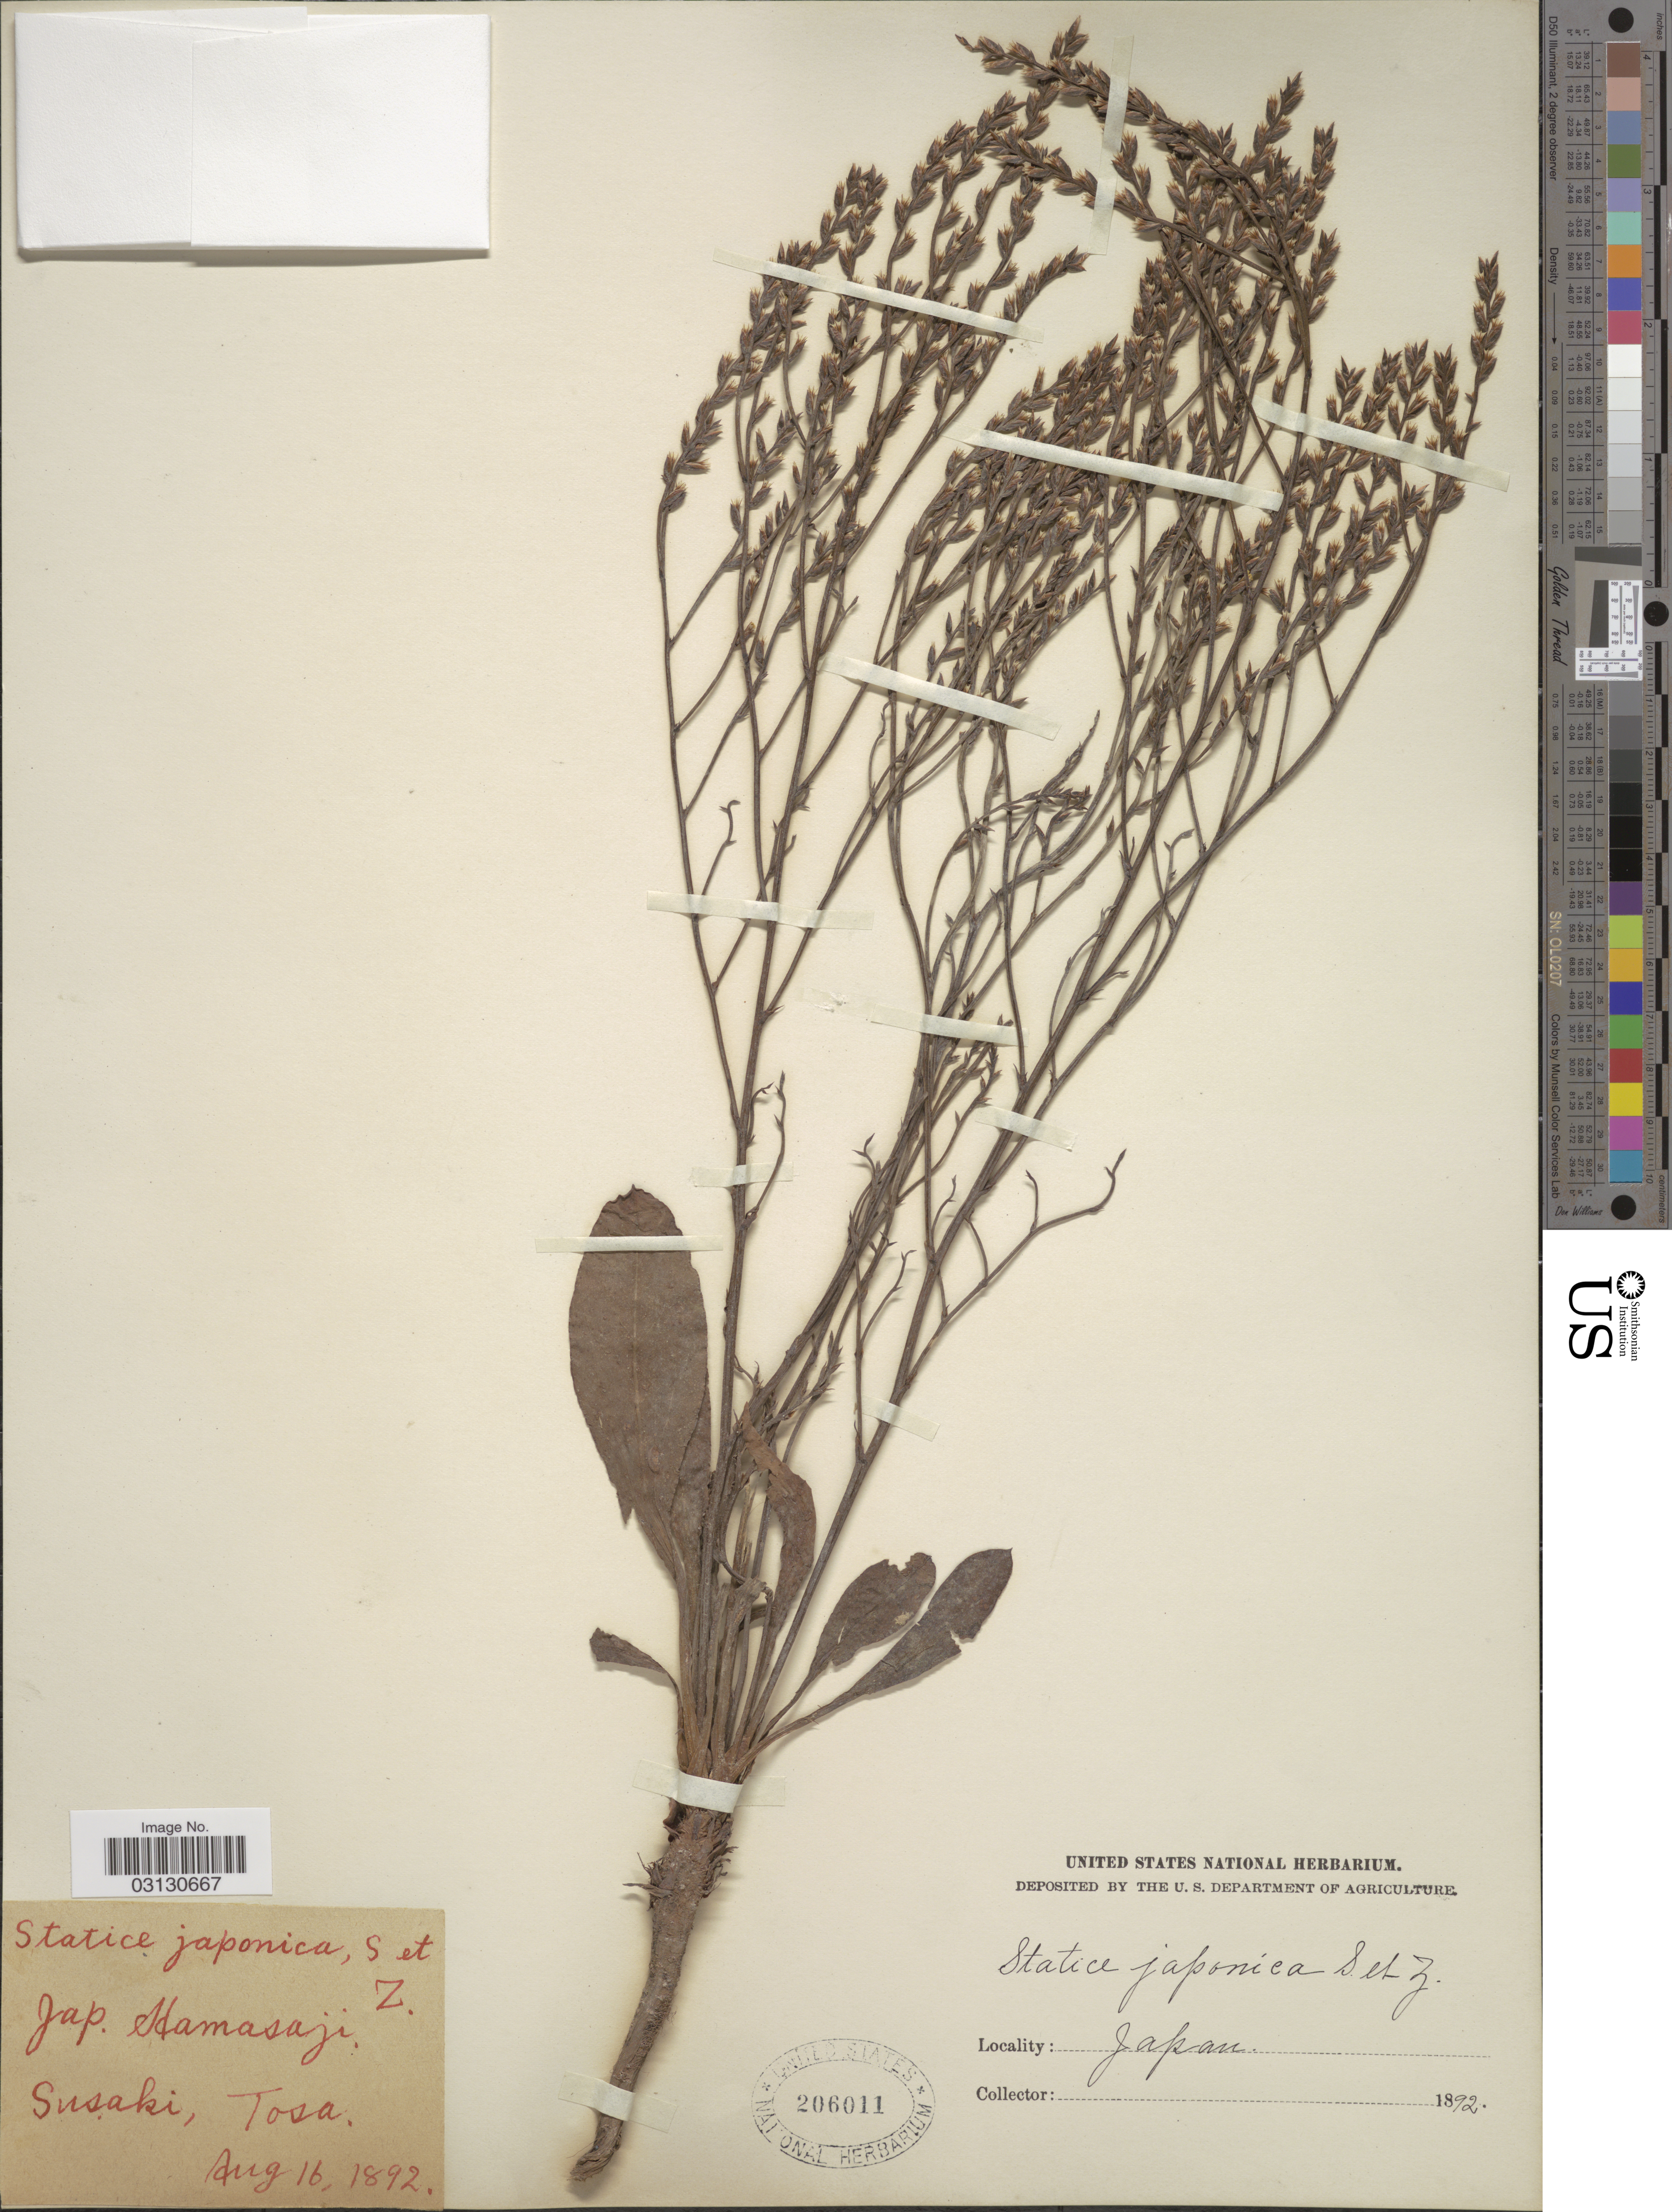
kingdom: Plantae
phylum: Tracheophyta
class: Magnoliopsida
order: Caryophyllales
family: Plumbaginaceae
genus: Limonium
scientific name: Limonium japonicum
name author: Kuntze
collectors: ex herb. United States National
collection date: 1892-08-16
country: Japan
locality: Susaki, Tosa.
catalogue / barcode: US 206011